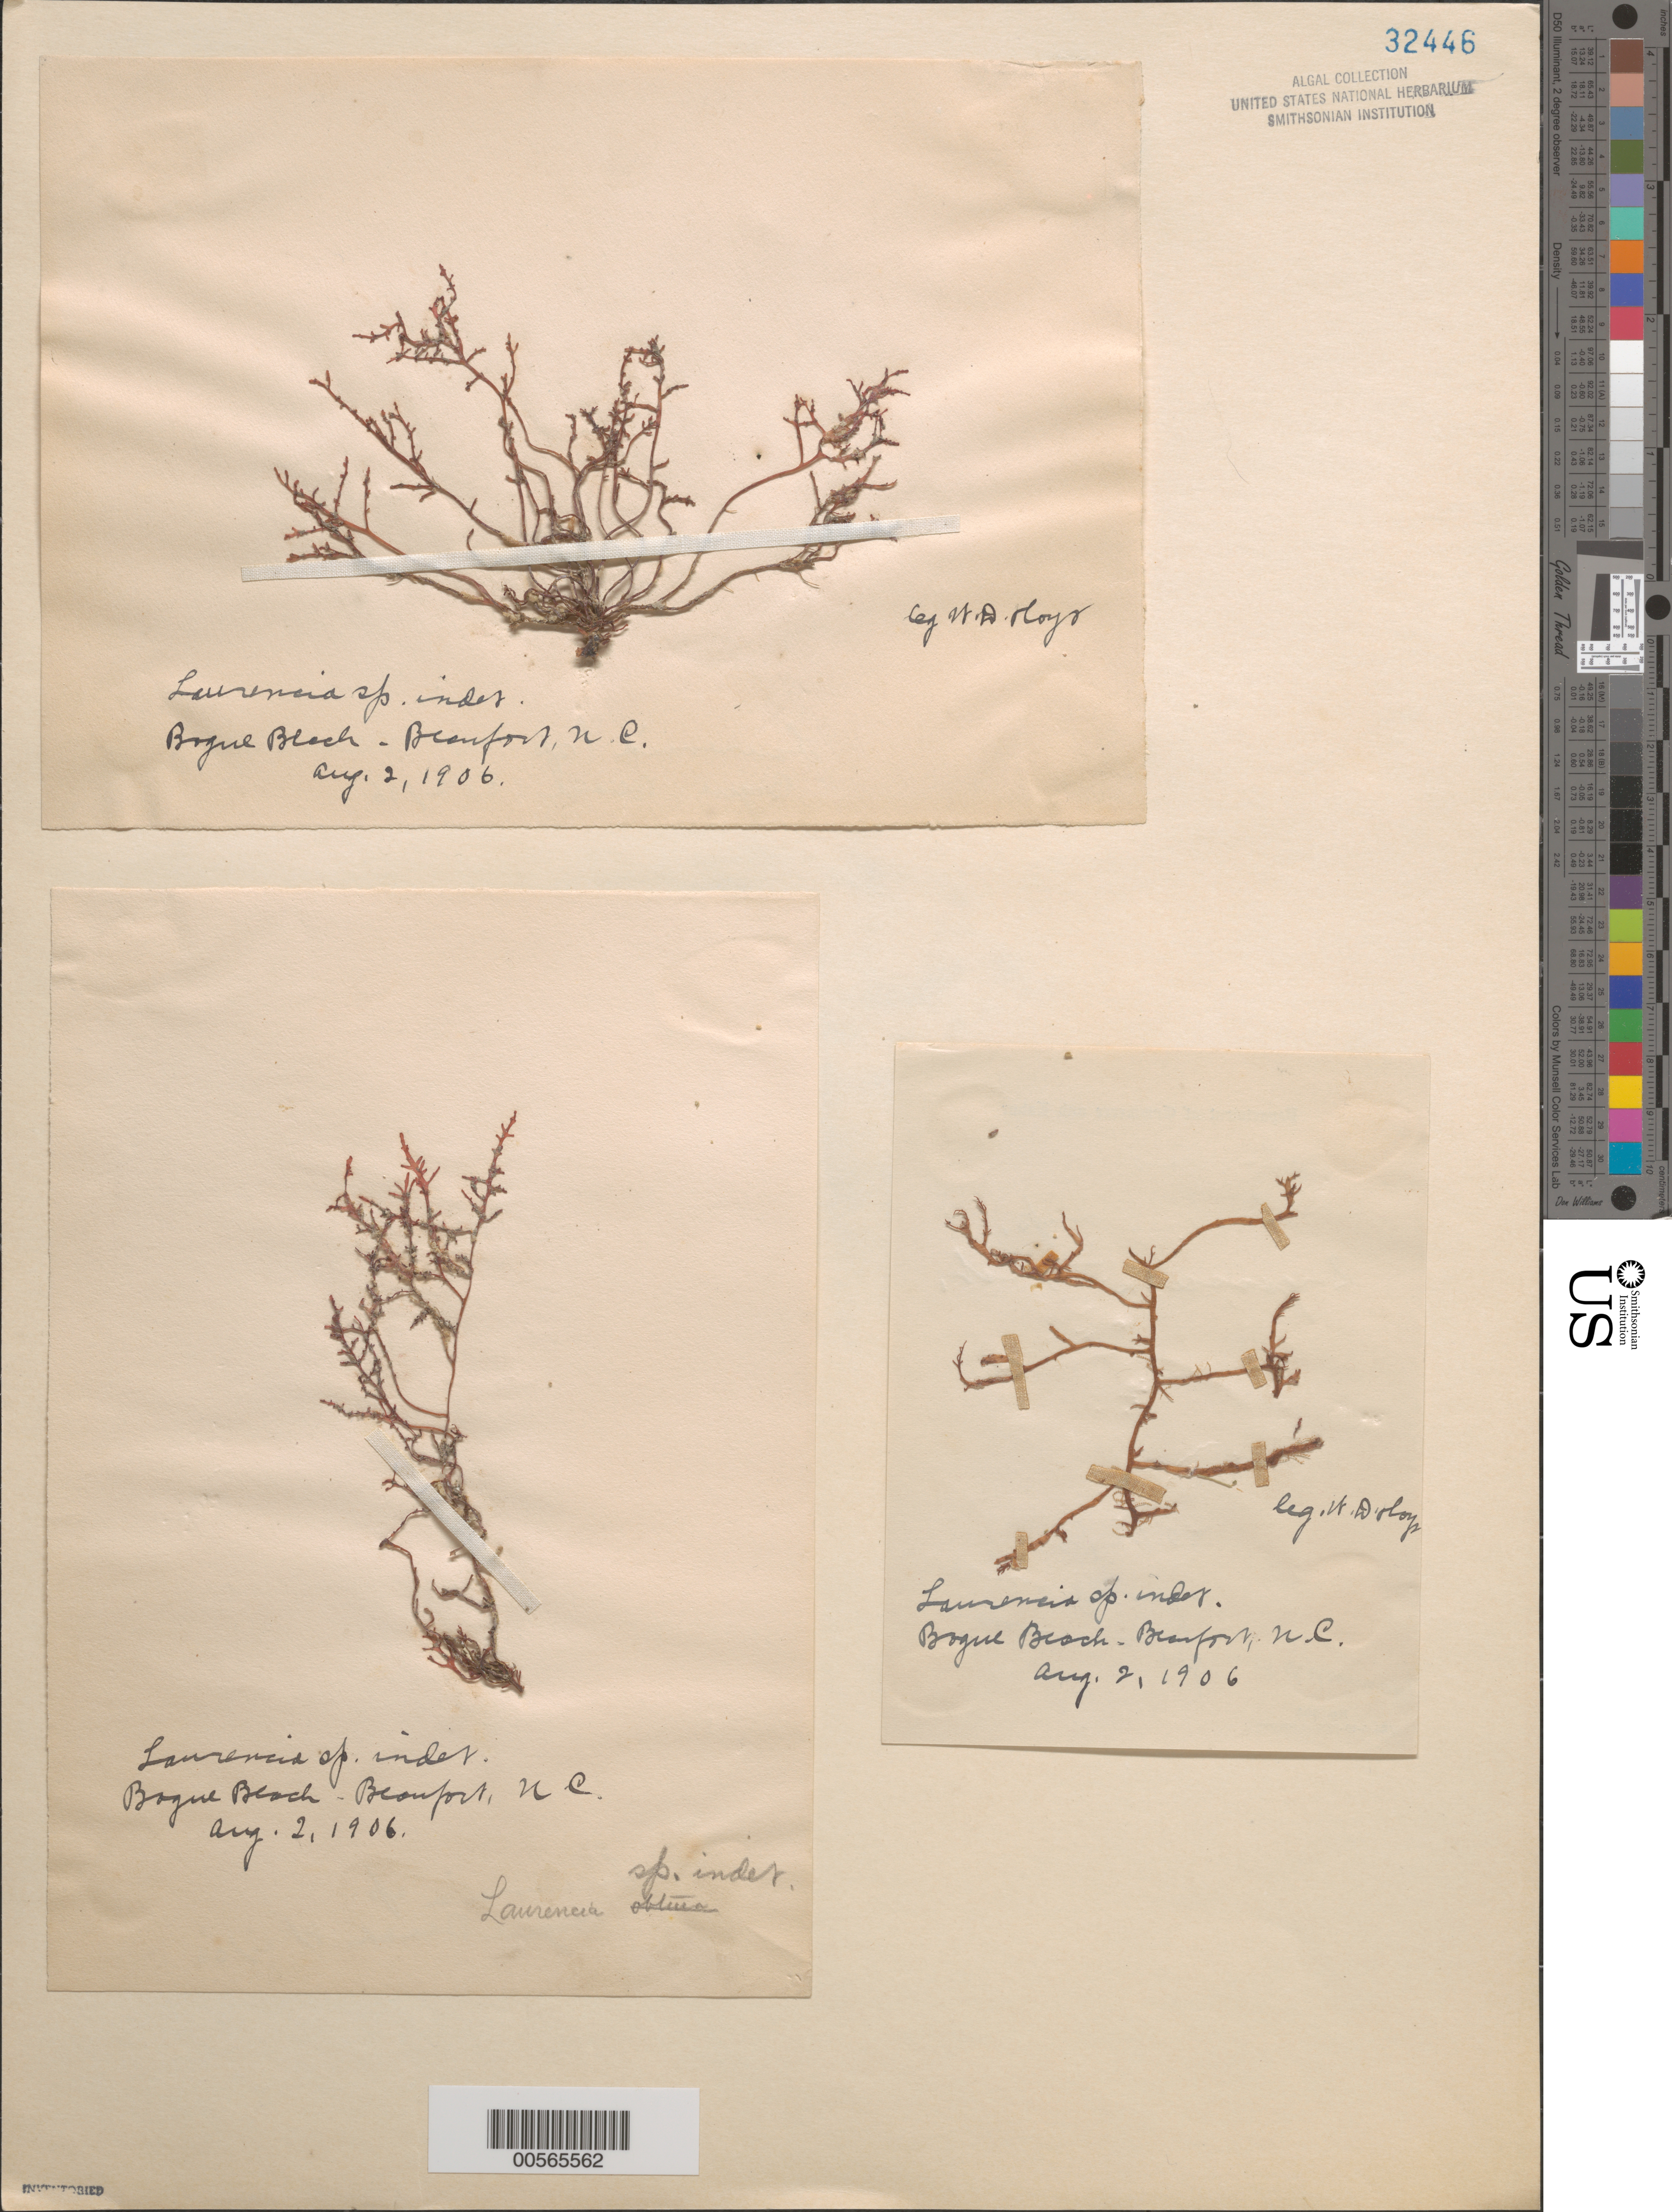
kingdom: Plantae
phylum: Rhodophyta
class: Florideophyceae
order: Ceramiales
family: Rhodomelaceae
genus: Laurencia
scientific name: Laurencia sp.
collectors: W. D. Hoyt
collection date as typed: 02 Aug 1906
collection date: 1906-08-02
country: United States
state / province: North Carolina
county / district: Carteret County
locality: Beaufort, Bogue Beach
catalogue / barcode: US 32446